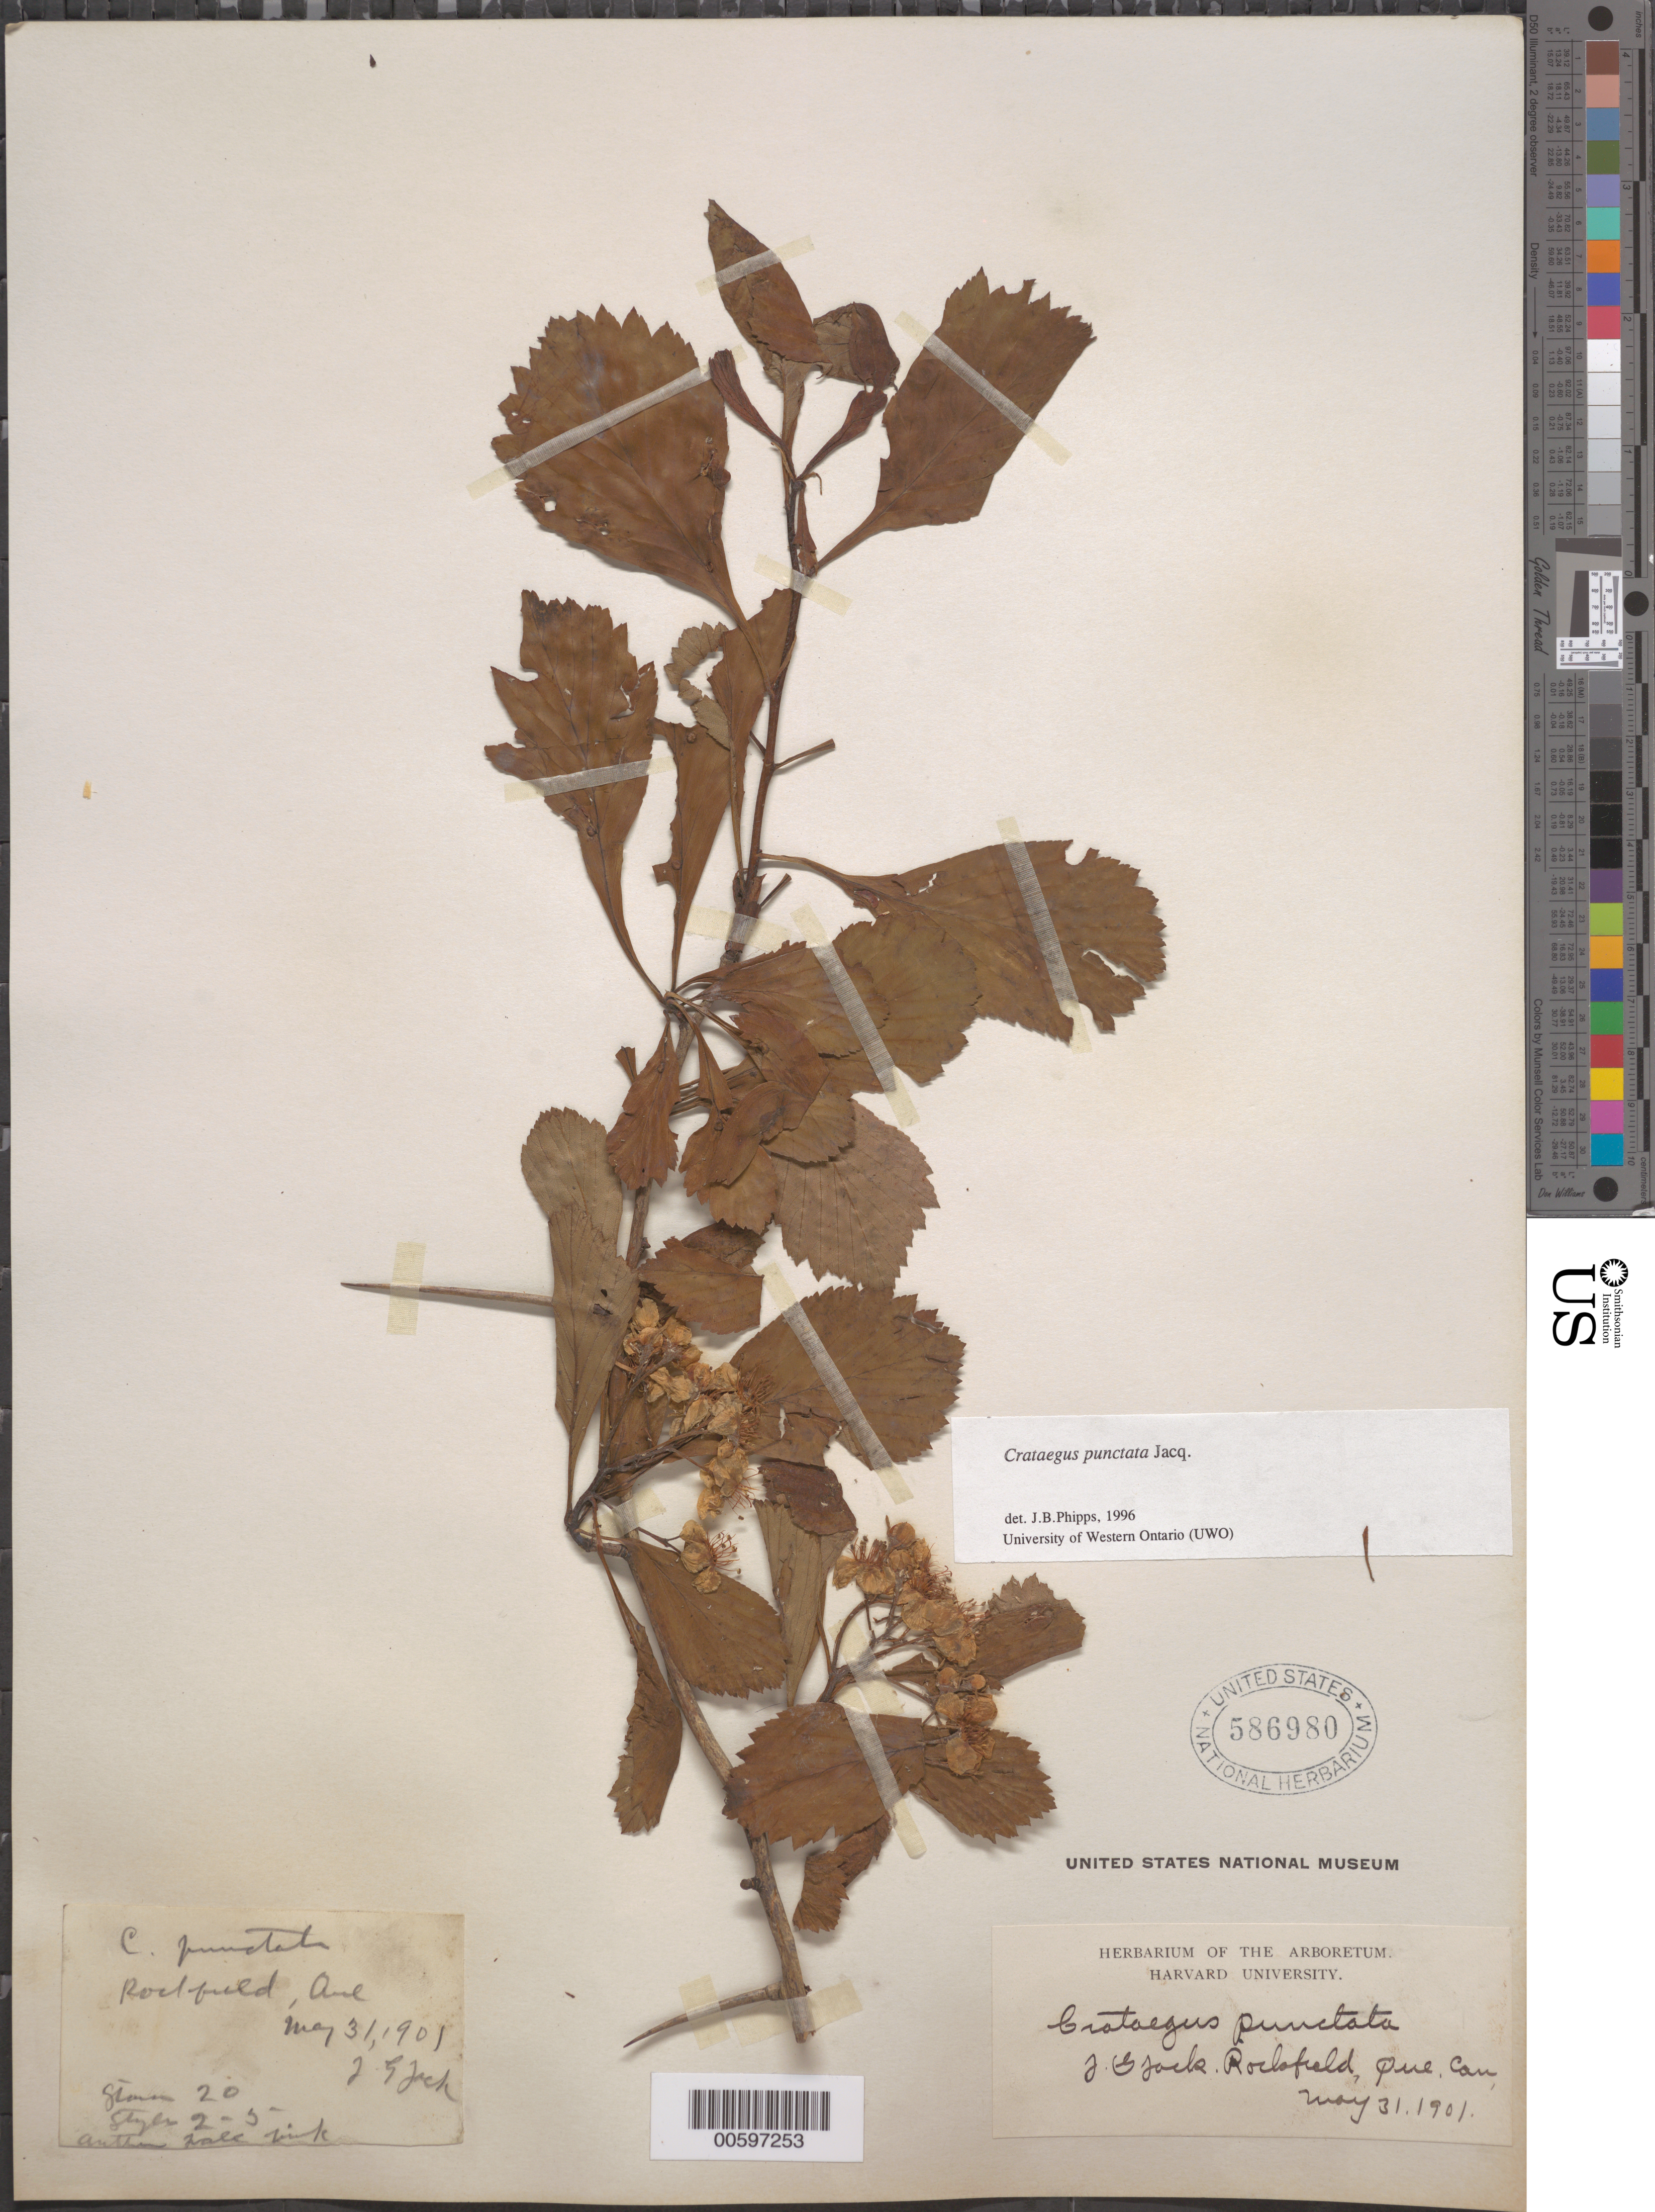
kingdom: Plantae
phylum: Tracheophyta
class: Magnoliopsida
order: Rosales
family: Rosaceae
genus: Crataegus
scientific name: Crataegus punctata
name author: Jacq.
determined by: Phipps, James B., (UWO), University of Western Ontario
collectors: J. G. Jack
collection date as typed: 31 May 1901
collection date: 1901-05-31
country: Canada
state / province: Quebec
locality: Rockfield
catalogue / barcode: US 586980